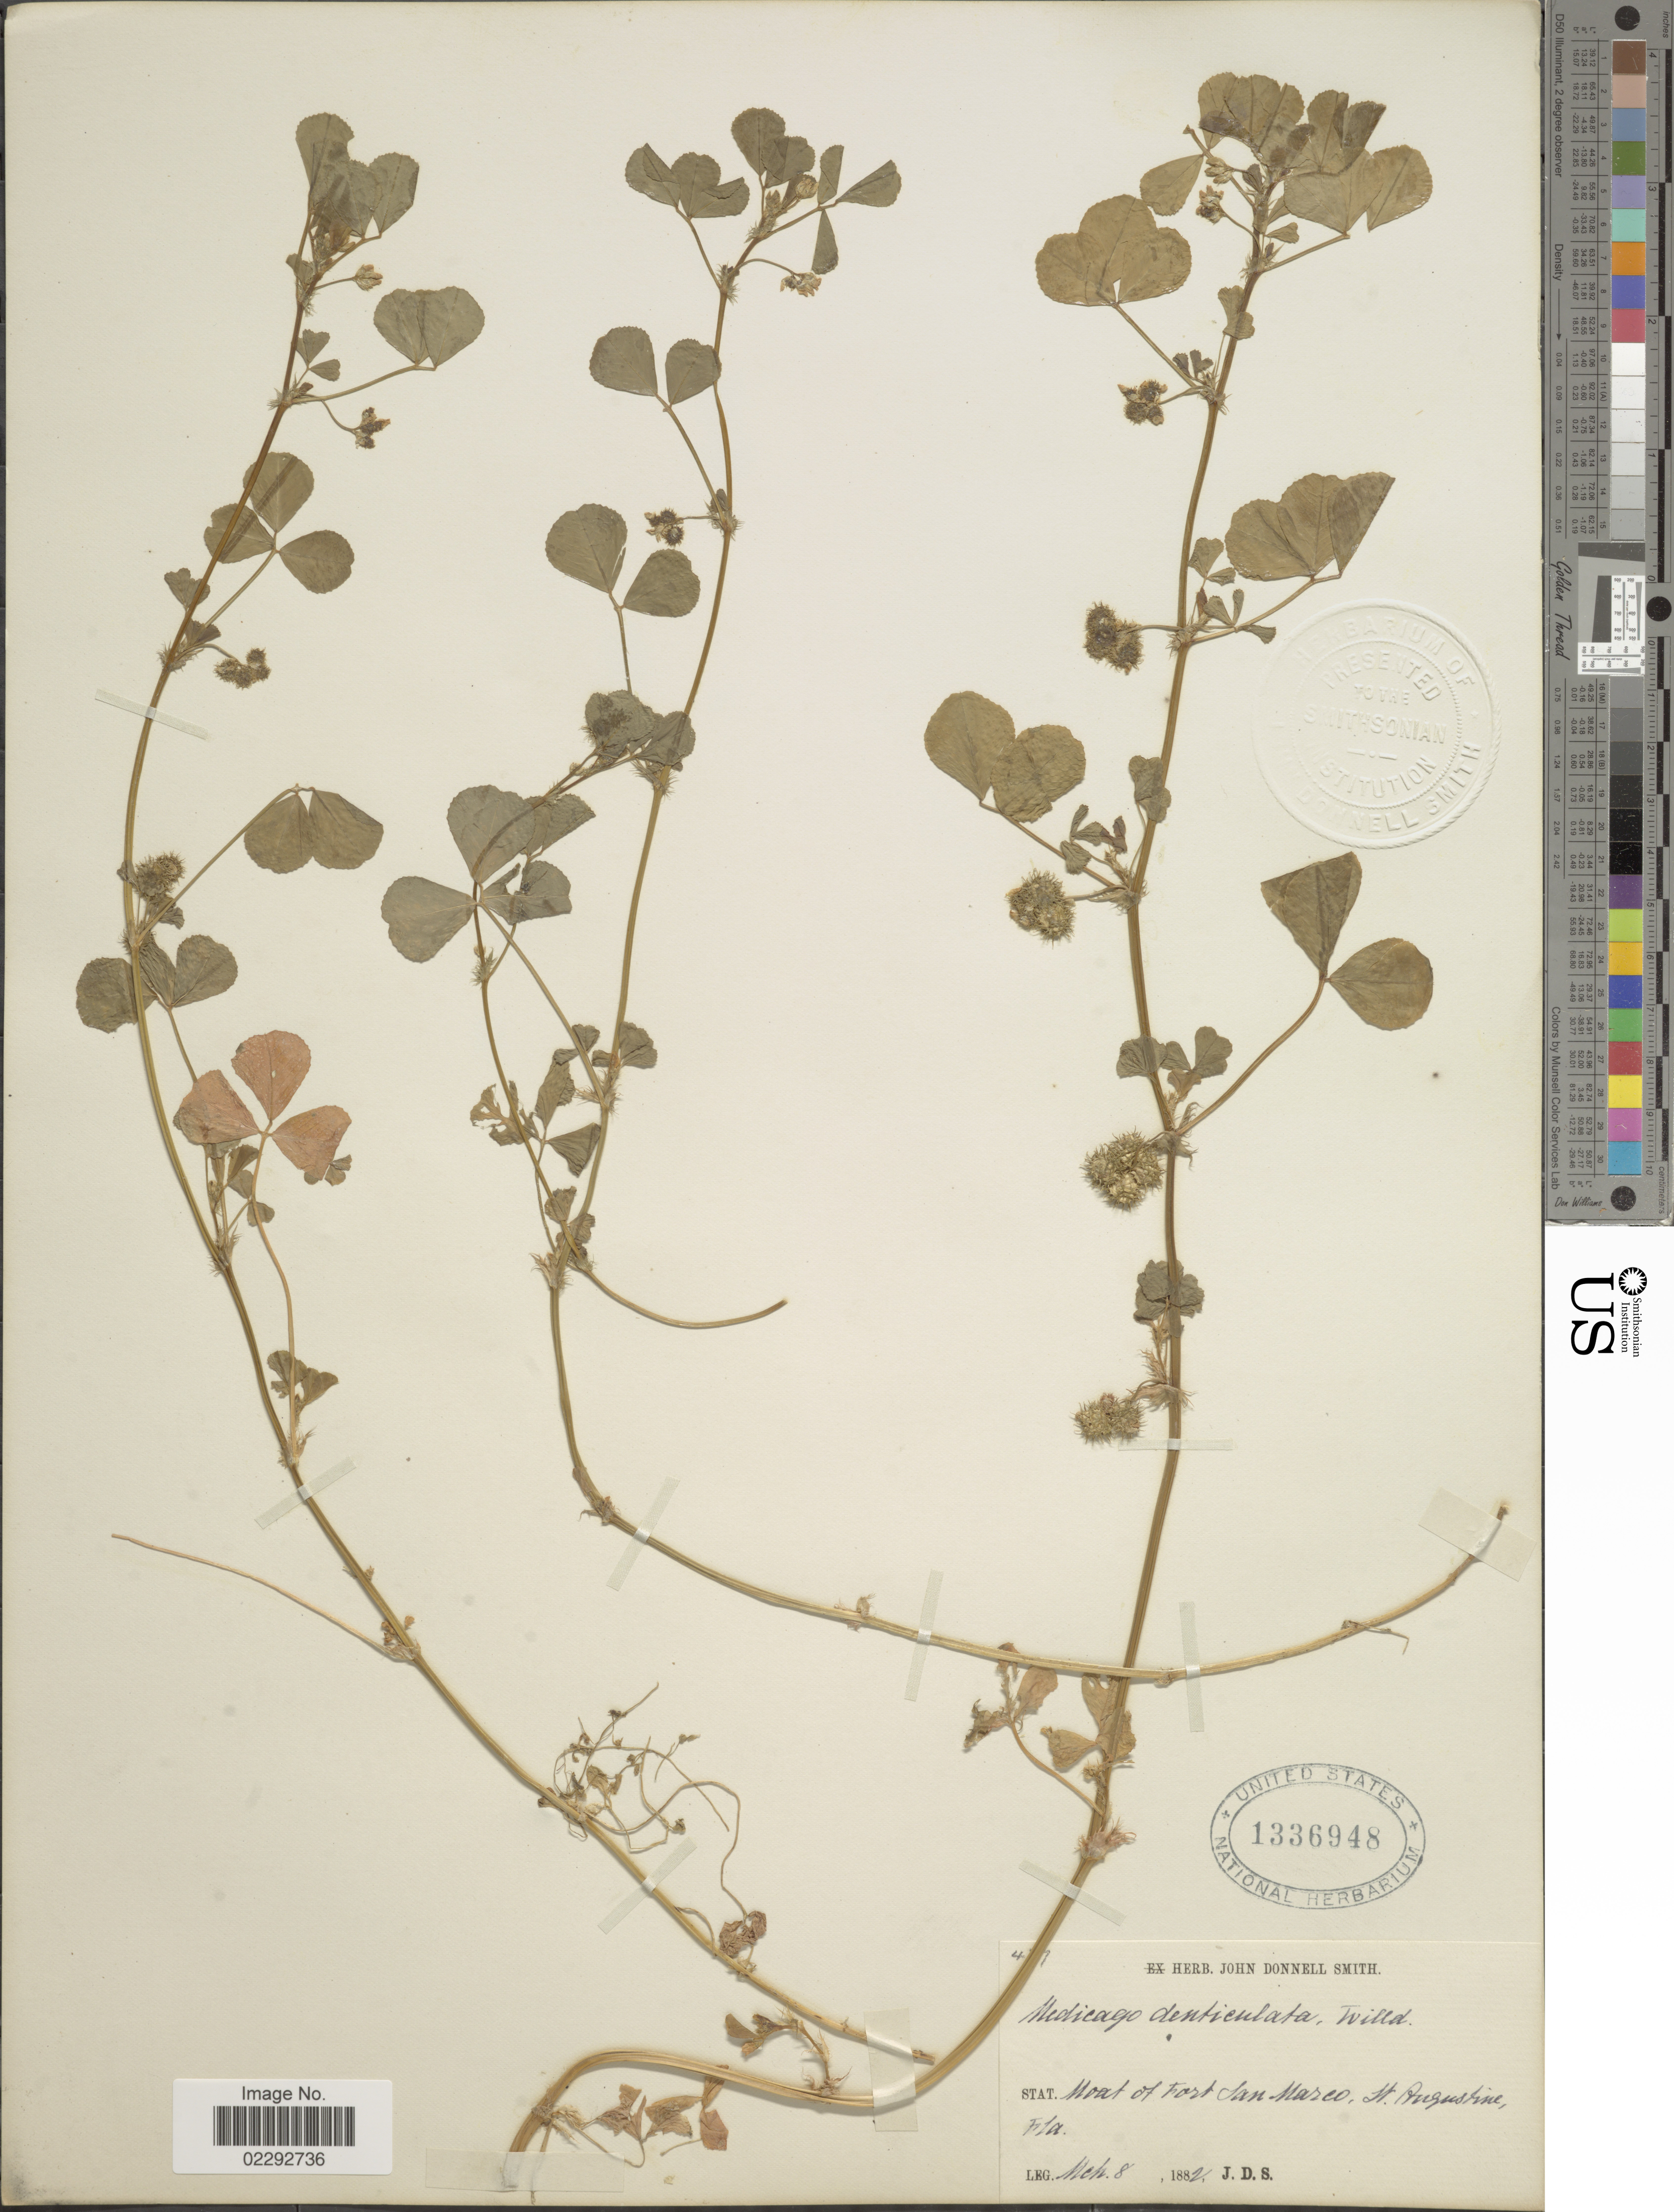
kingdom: Plantae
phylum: Tracheophyta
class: Magnoliopsida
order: Fabales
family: Fabaceae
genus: Medicago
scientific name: Medicago hispida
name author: Gaertn.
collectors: J. Donnell Smith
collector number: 4!7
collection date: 1882-03-08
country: United States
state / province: Florida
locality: Moat of Fort San Marco, St. Augustine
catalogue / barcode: US 1336948